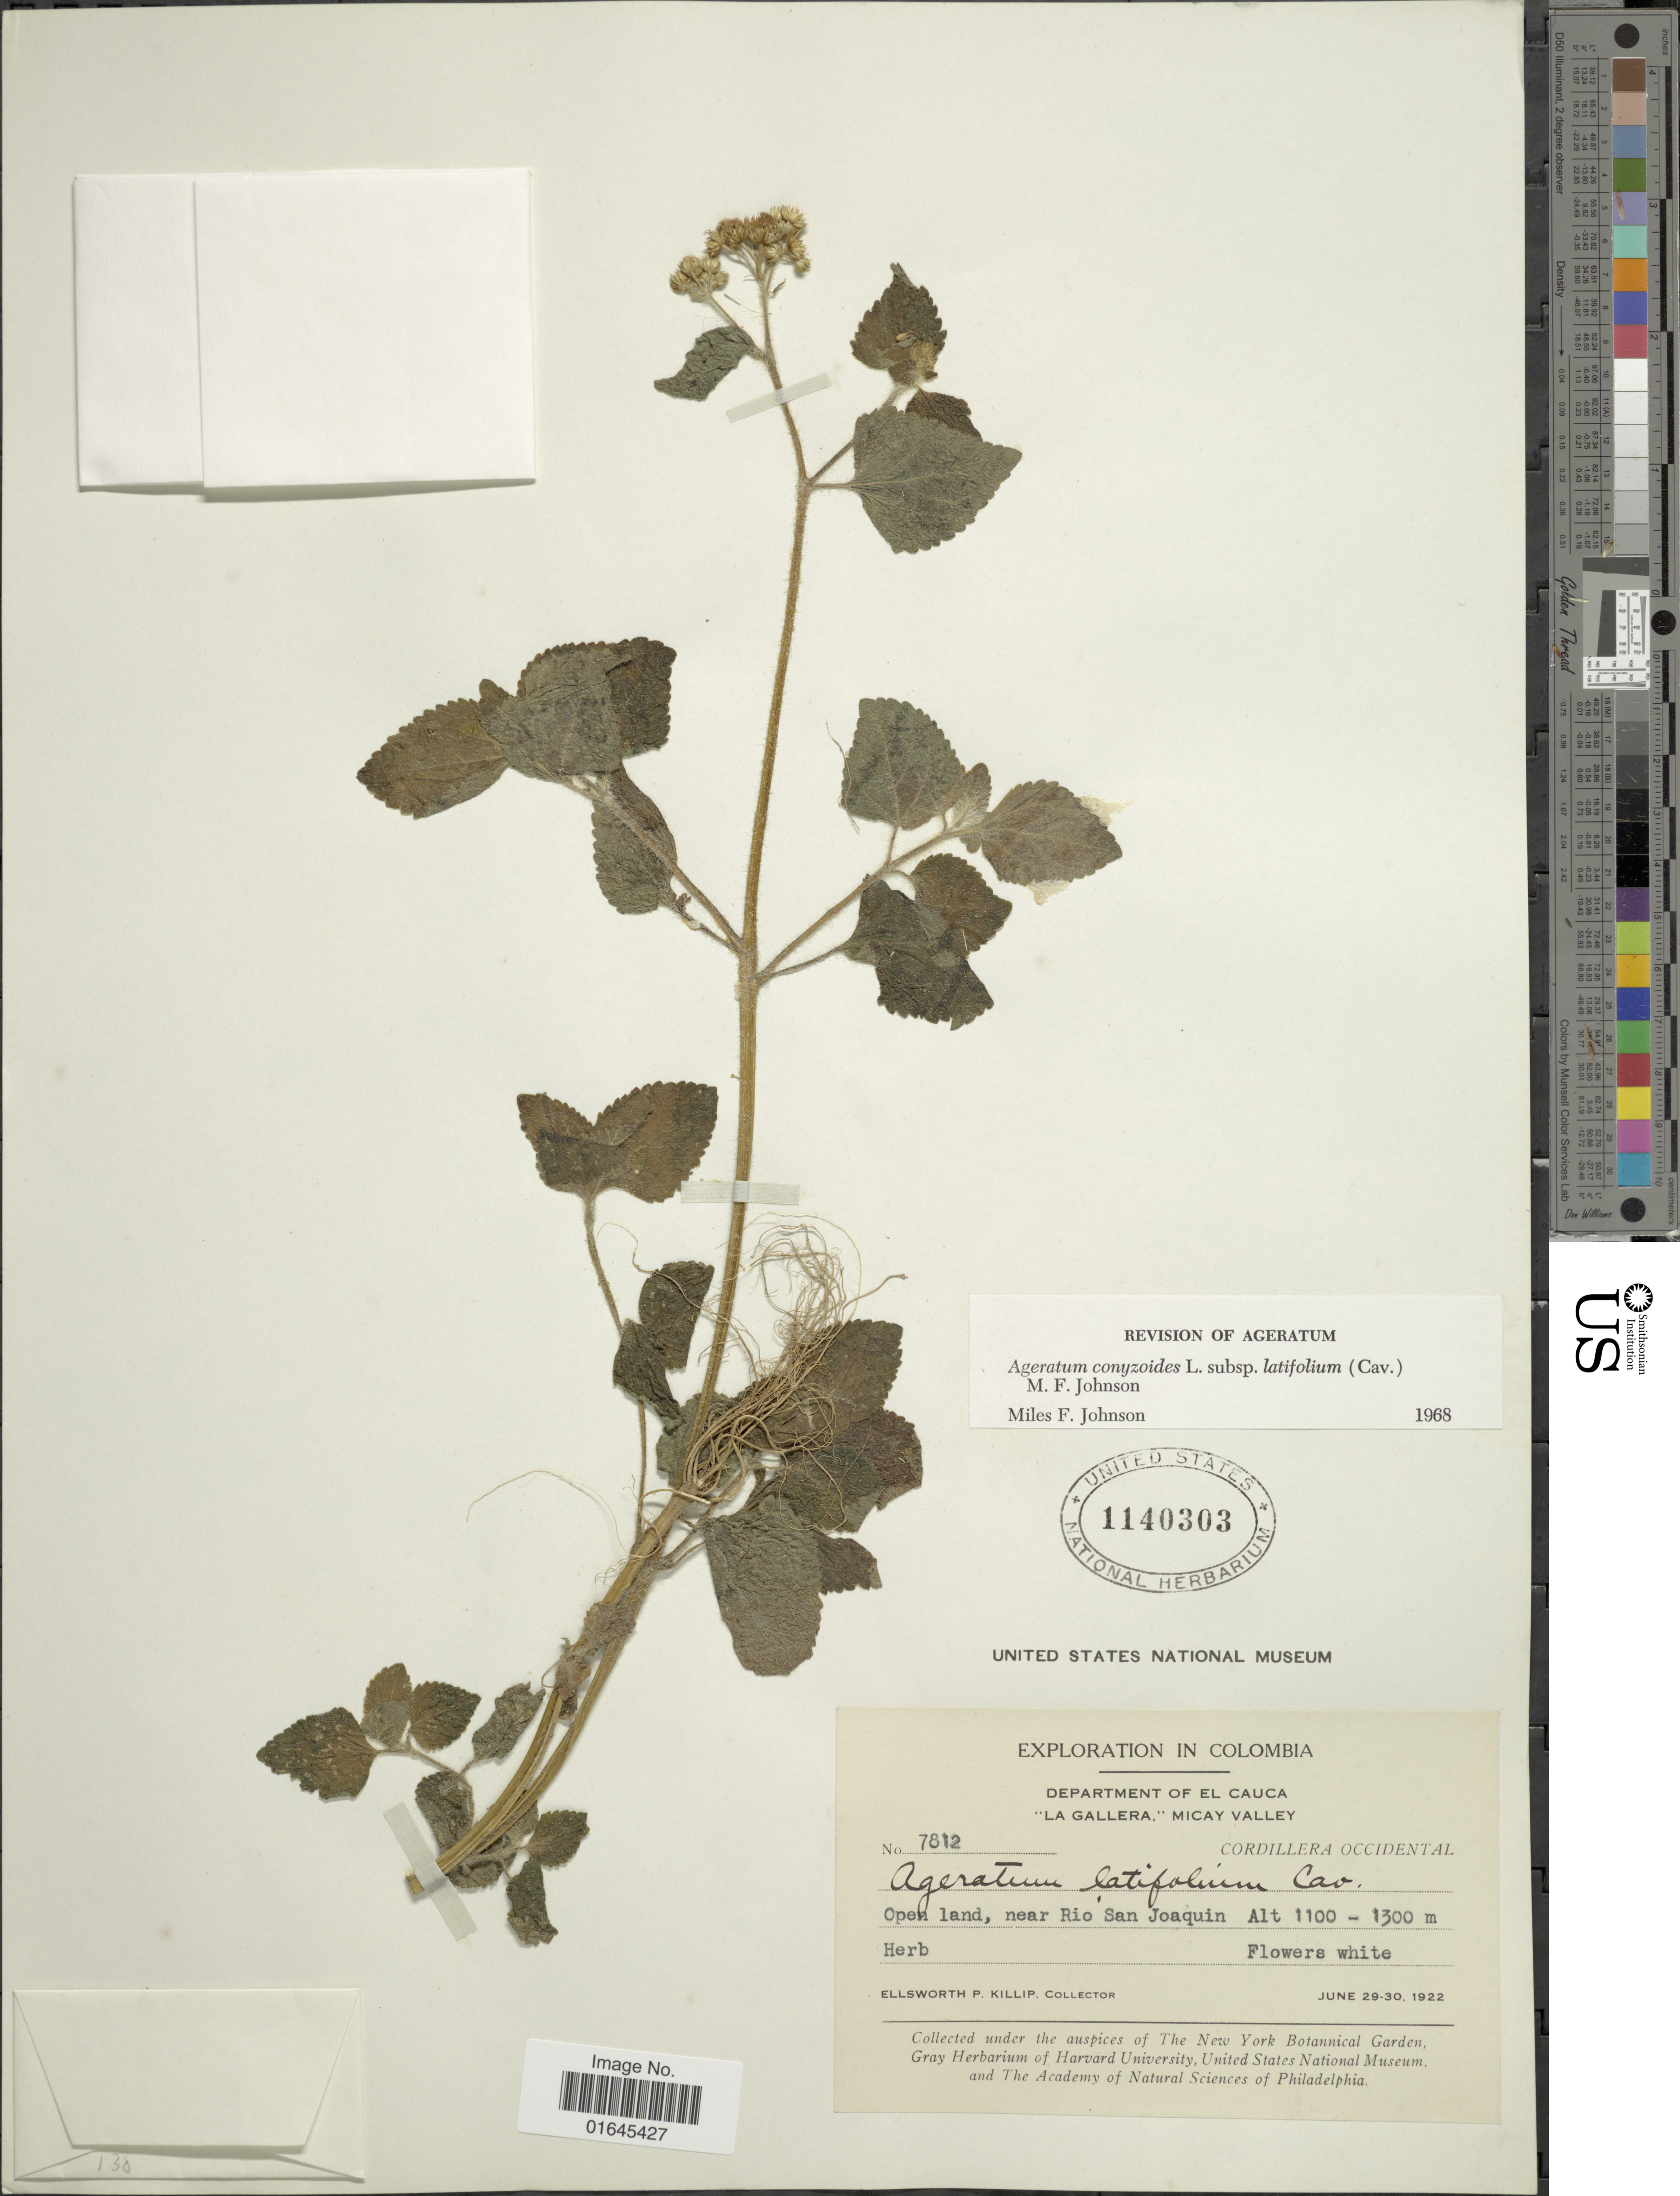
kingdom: Plantae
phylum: Tracheophyta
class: Magnoliopsida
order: Asterales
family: Asteraceae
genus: Ageratum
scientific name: Ageratum conyzoides subsp. latifolium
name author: (Cav.) M.F. Johnson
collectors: E. P. Killip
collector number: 7812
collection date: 1922-06-29/1922-06-30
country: Colombia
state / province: Cauca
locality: Department of El Cauca, "La Gallera," Micay Valley, Cordillera Occidental. Open land, near Rio San Joaquin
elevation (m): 1100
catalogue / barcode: US 1140303